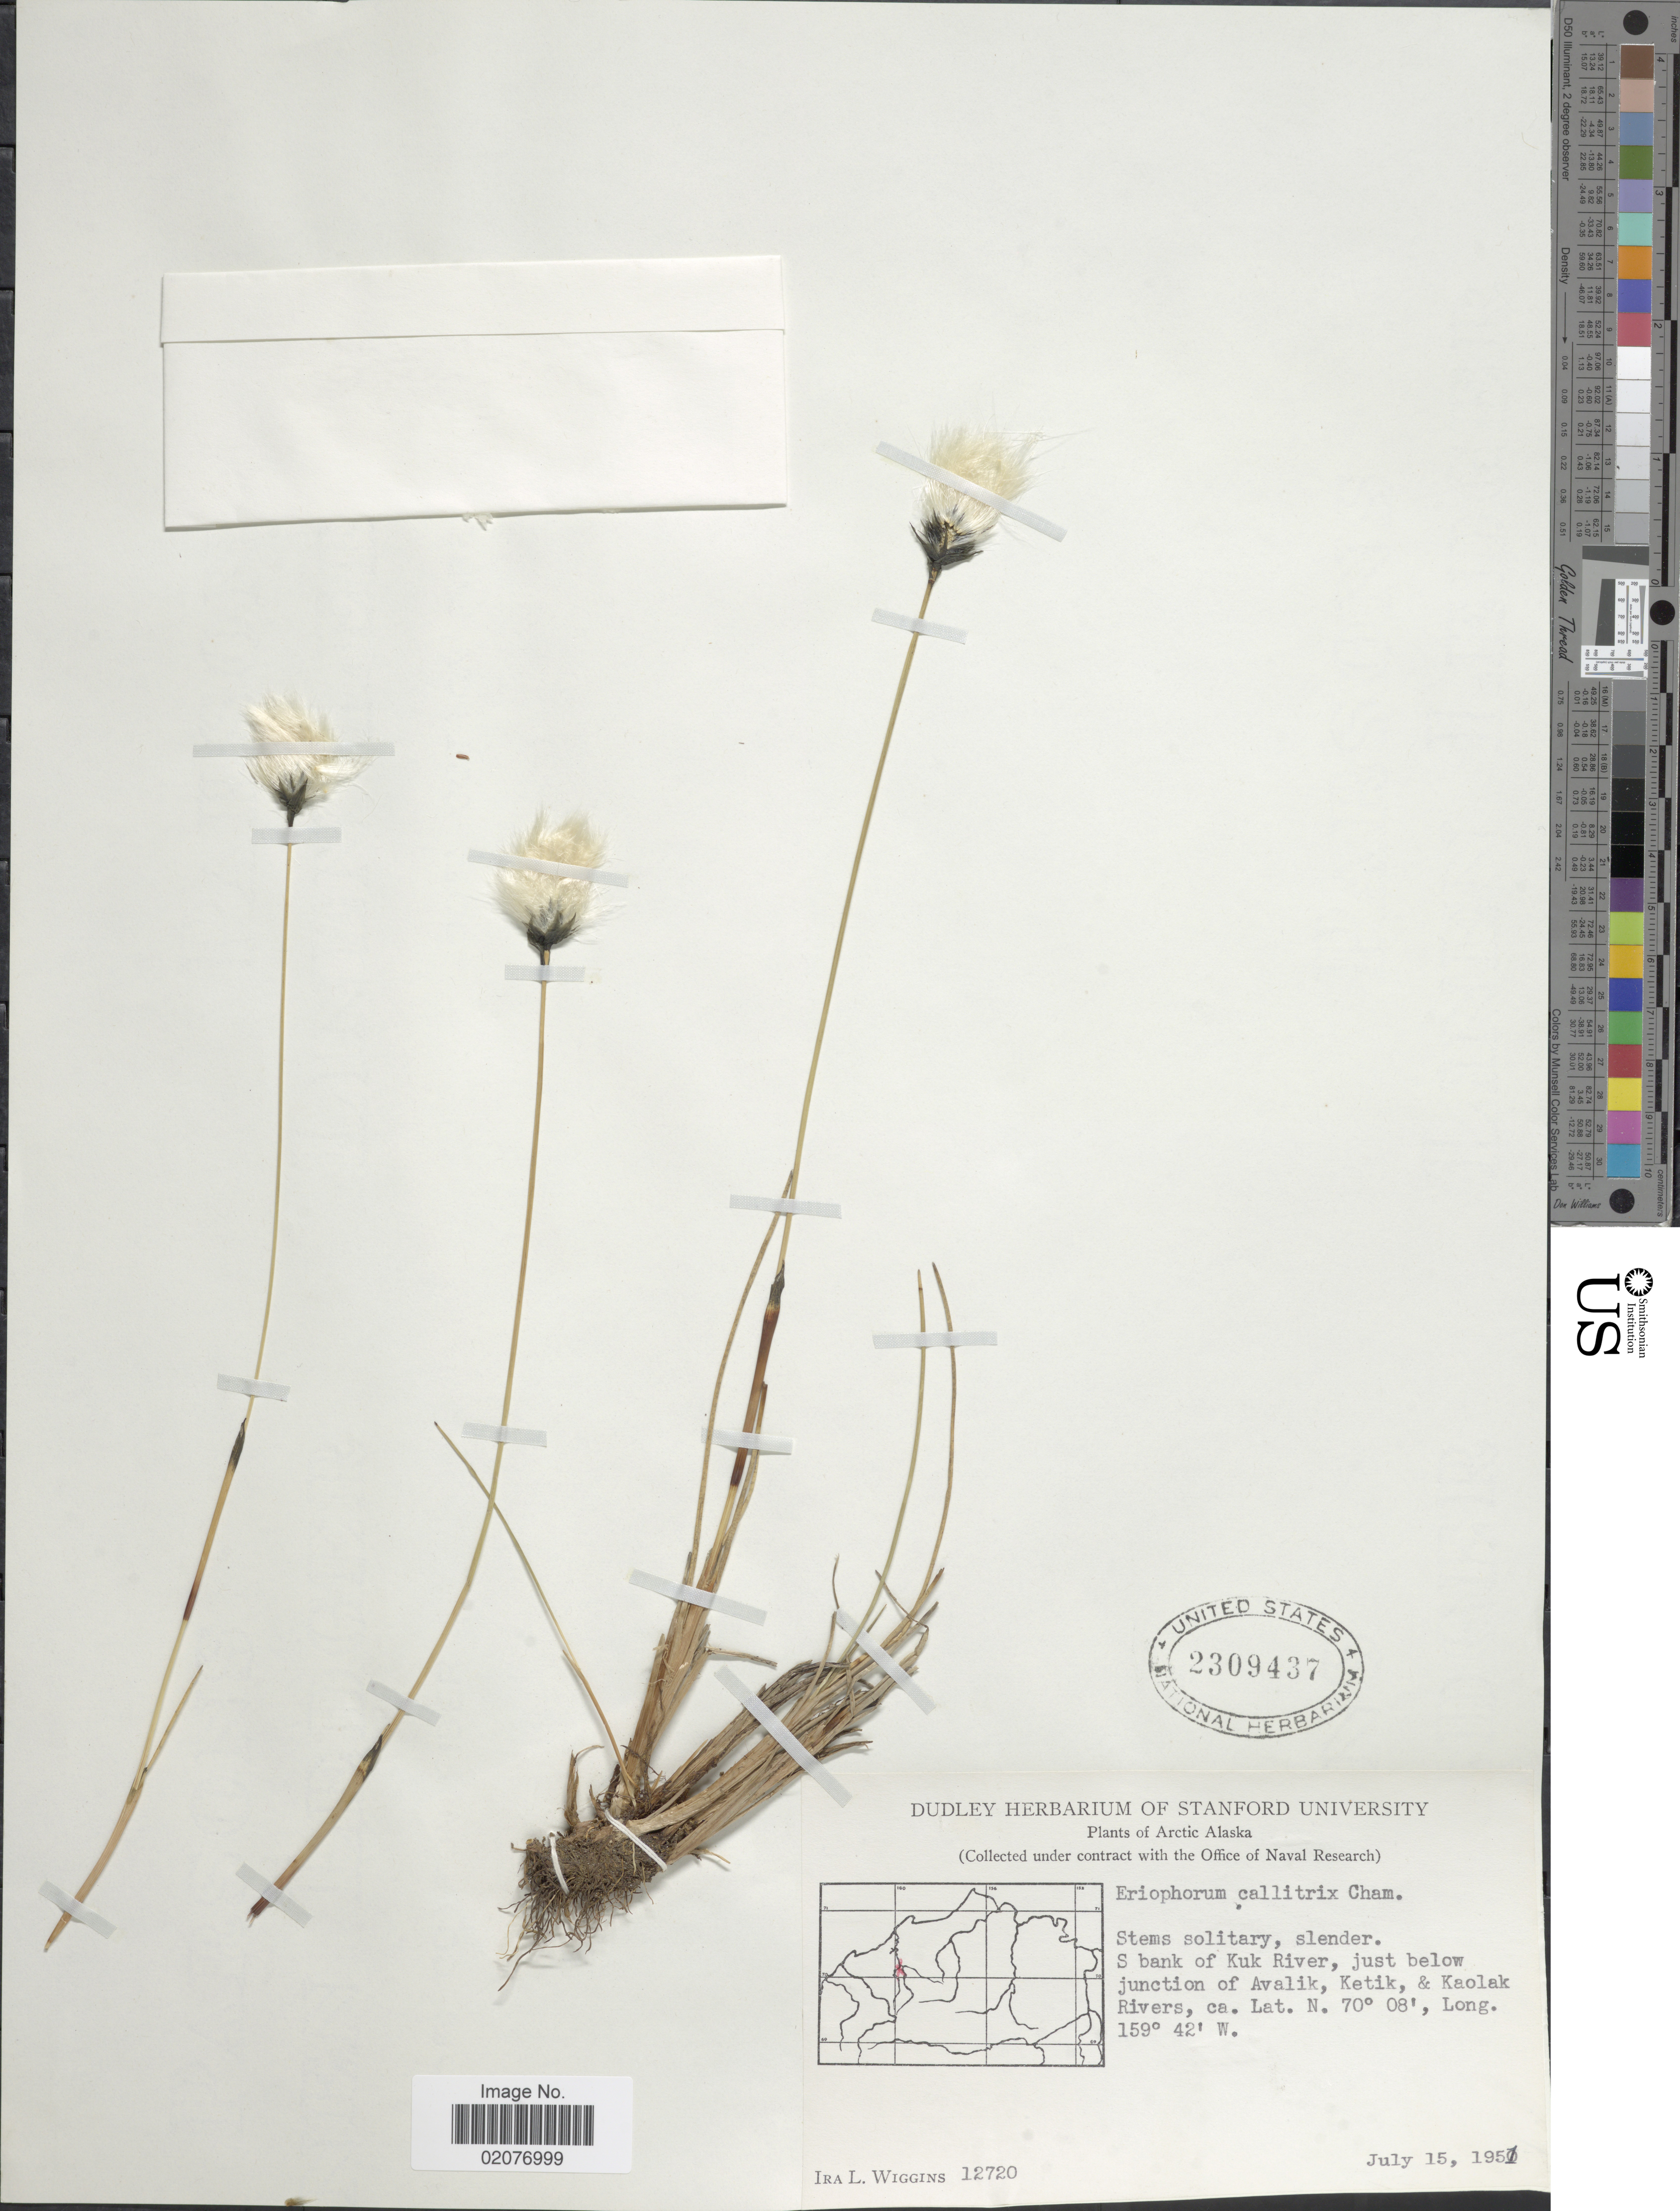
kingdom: Plantae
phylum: Tracheophyta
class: Liliopsida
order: Poales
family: Cyperaceae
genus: Eriophorum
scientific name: Eriophorum callitrix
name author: Cham. ex C.A. Mey.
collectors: I. L. Wiggins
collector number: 12720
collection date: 1951-07-15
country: United States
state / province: Alaska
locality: Arctic Alaska, S bank of Kuk River, just below junction of Avalik, Ketik & Kaolak Rivers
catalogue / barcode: US 2309437